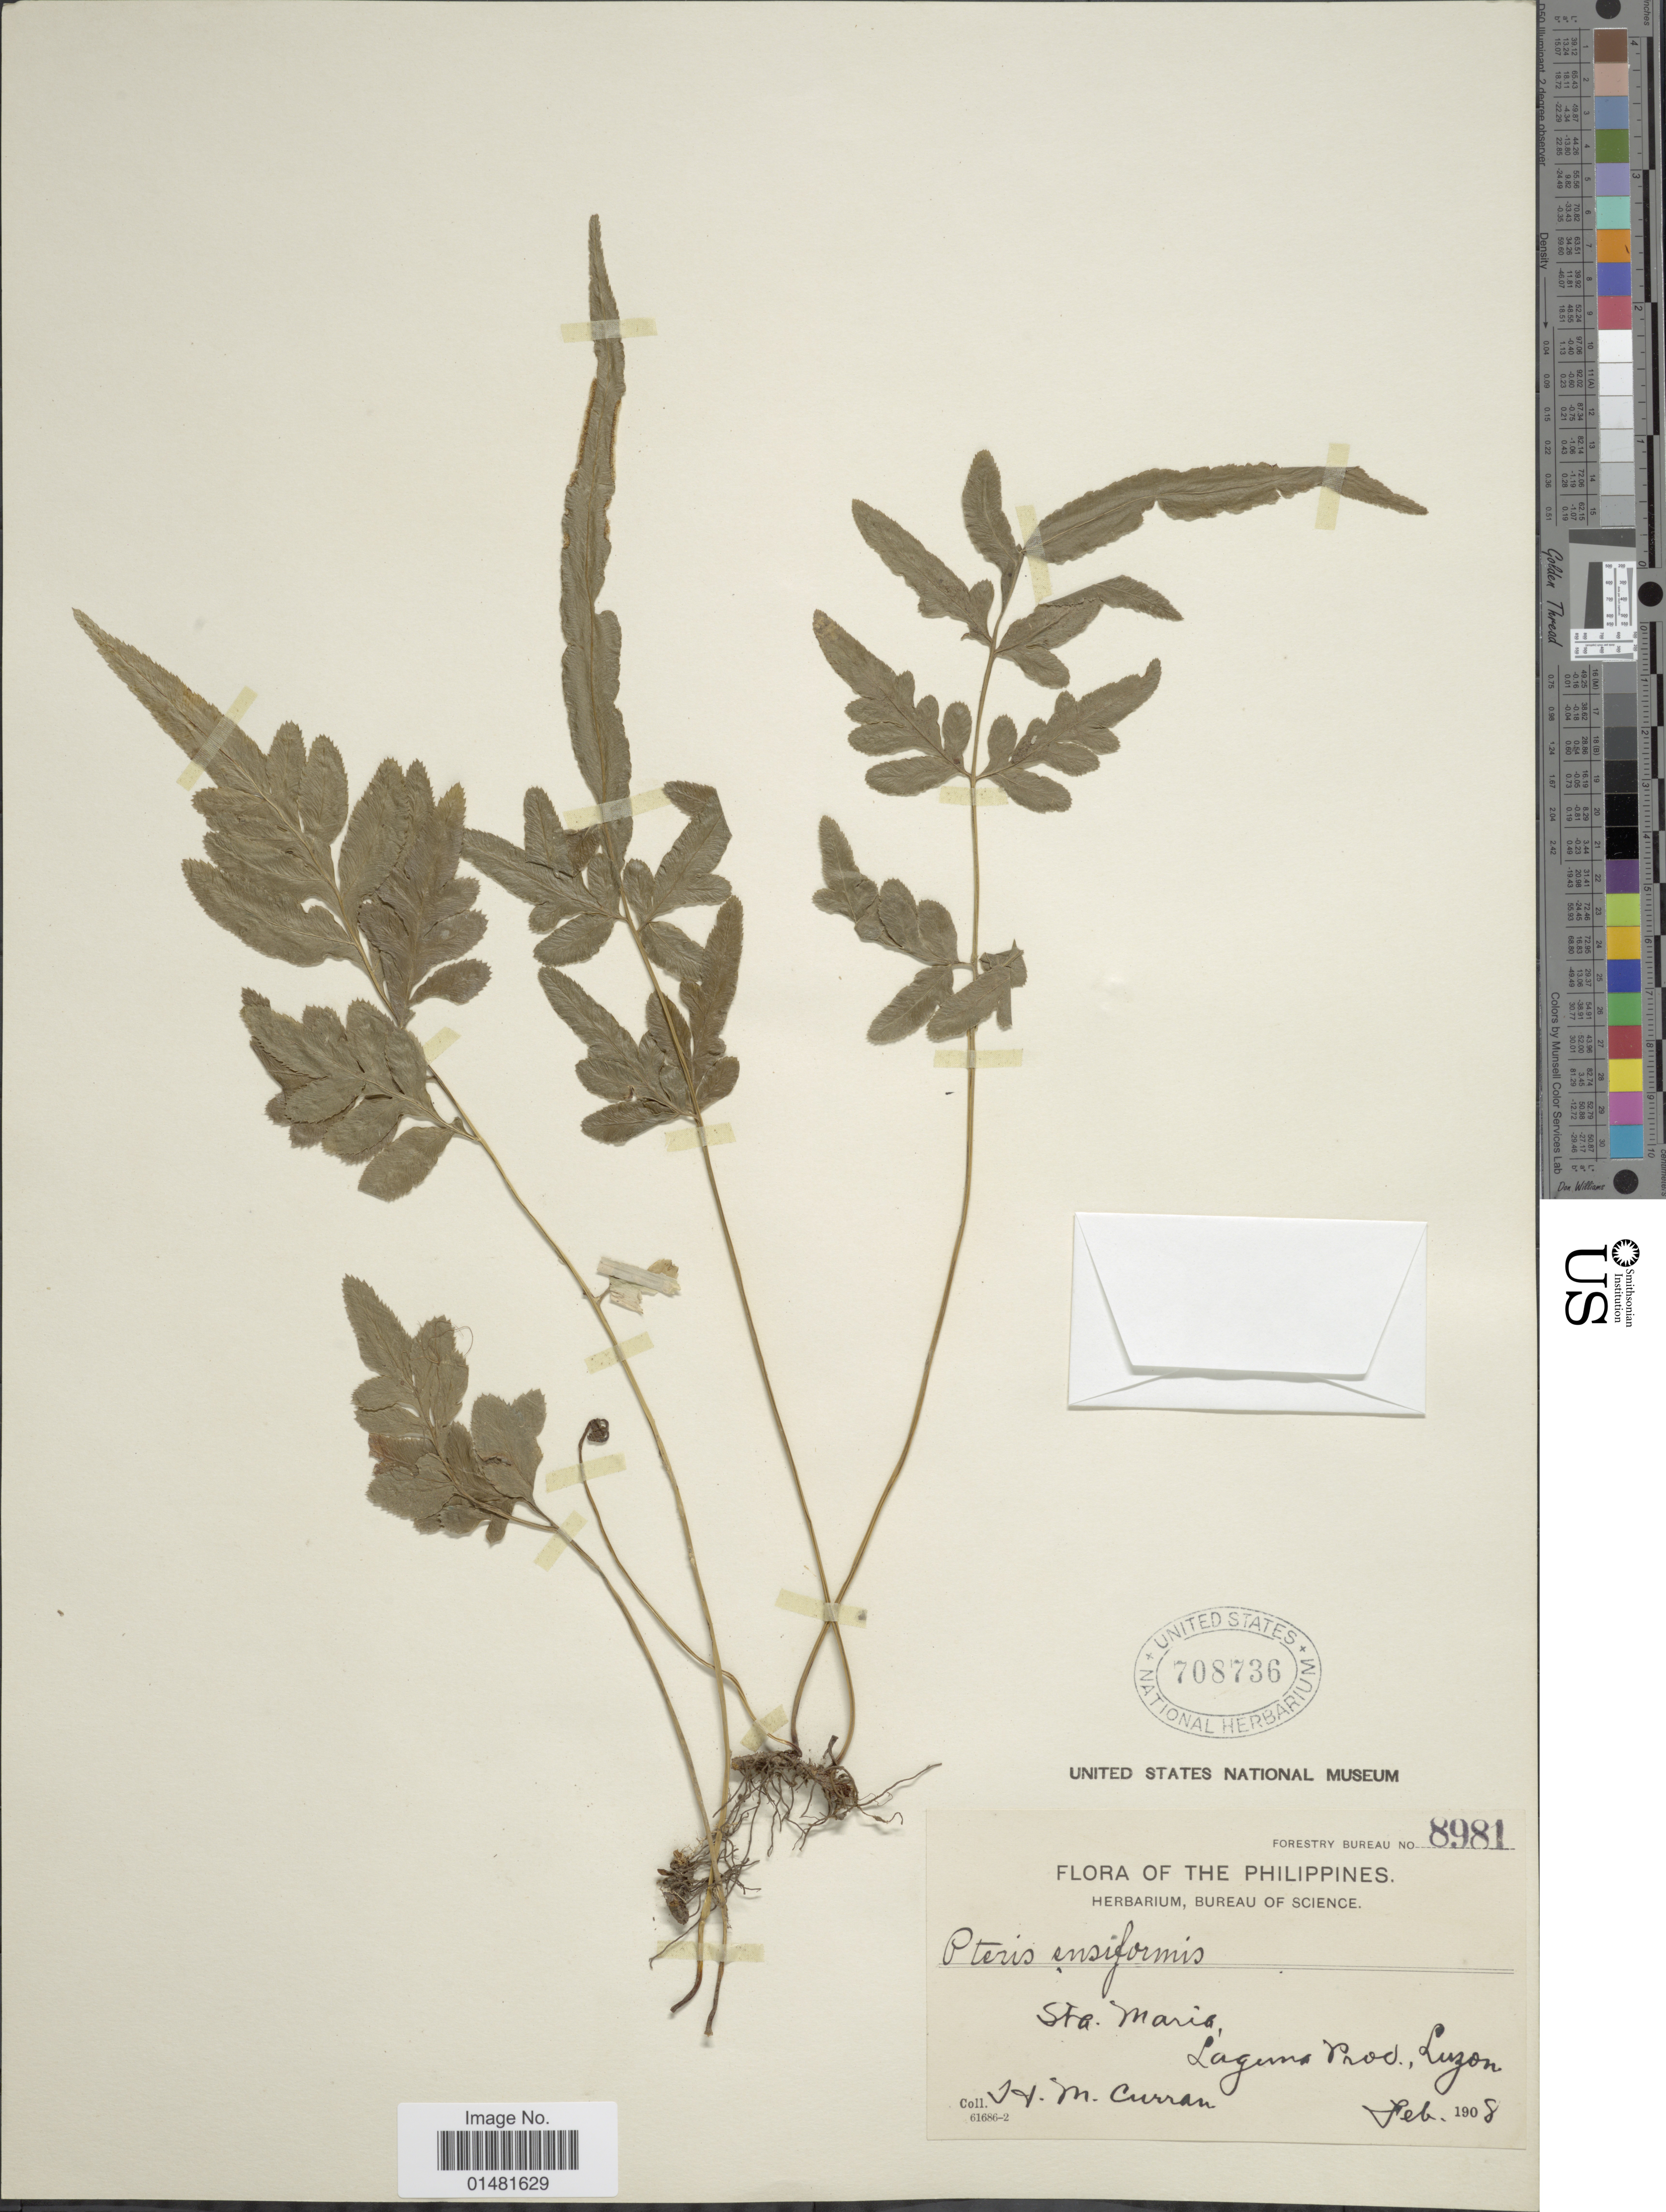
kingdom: Plantae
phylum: Tracheophyta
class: Polypodiopsida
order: Polypodiales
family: Pteridaceae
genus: Pteris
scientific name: Pteris ensiformis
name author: Burm. f.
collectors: H. M. Curran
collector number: Forestry Bureau 8981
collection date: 1908-02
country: Philippines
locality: Sta. Maria, Laguna Prov., Luzon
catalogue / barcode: US 708736